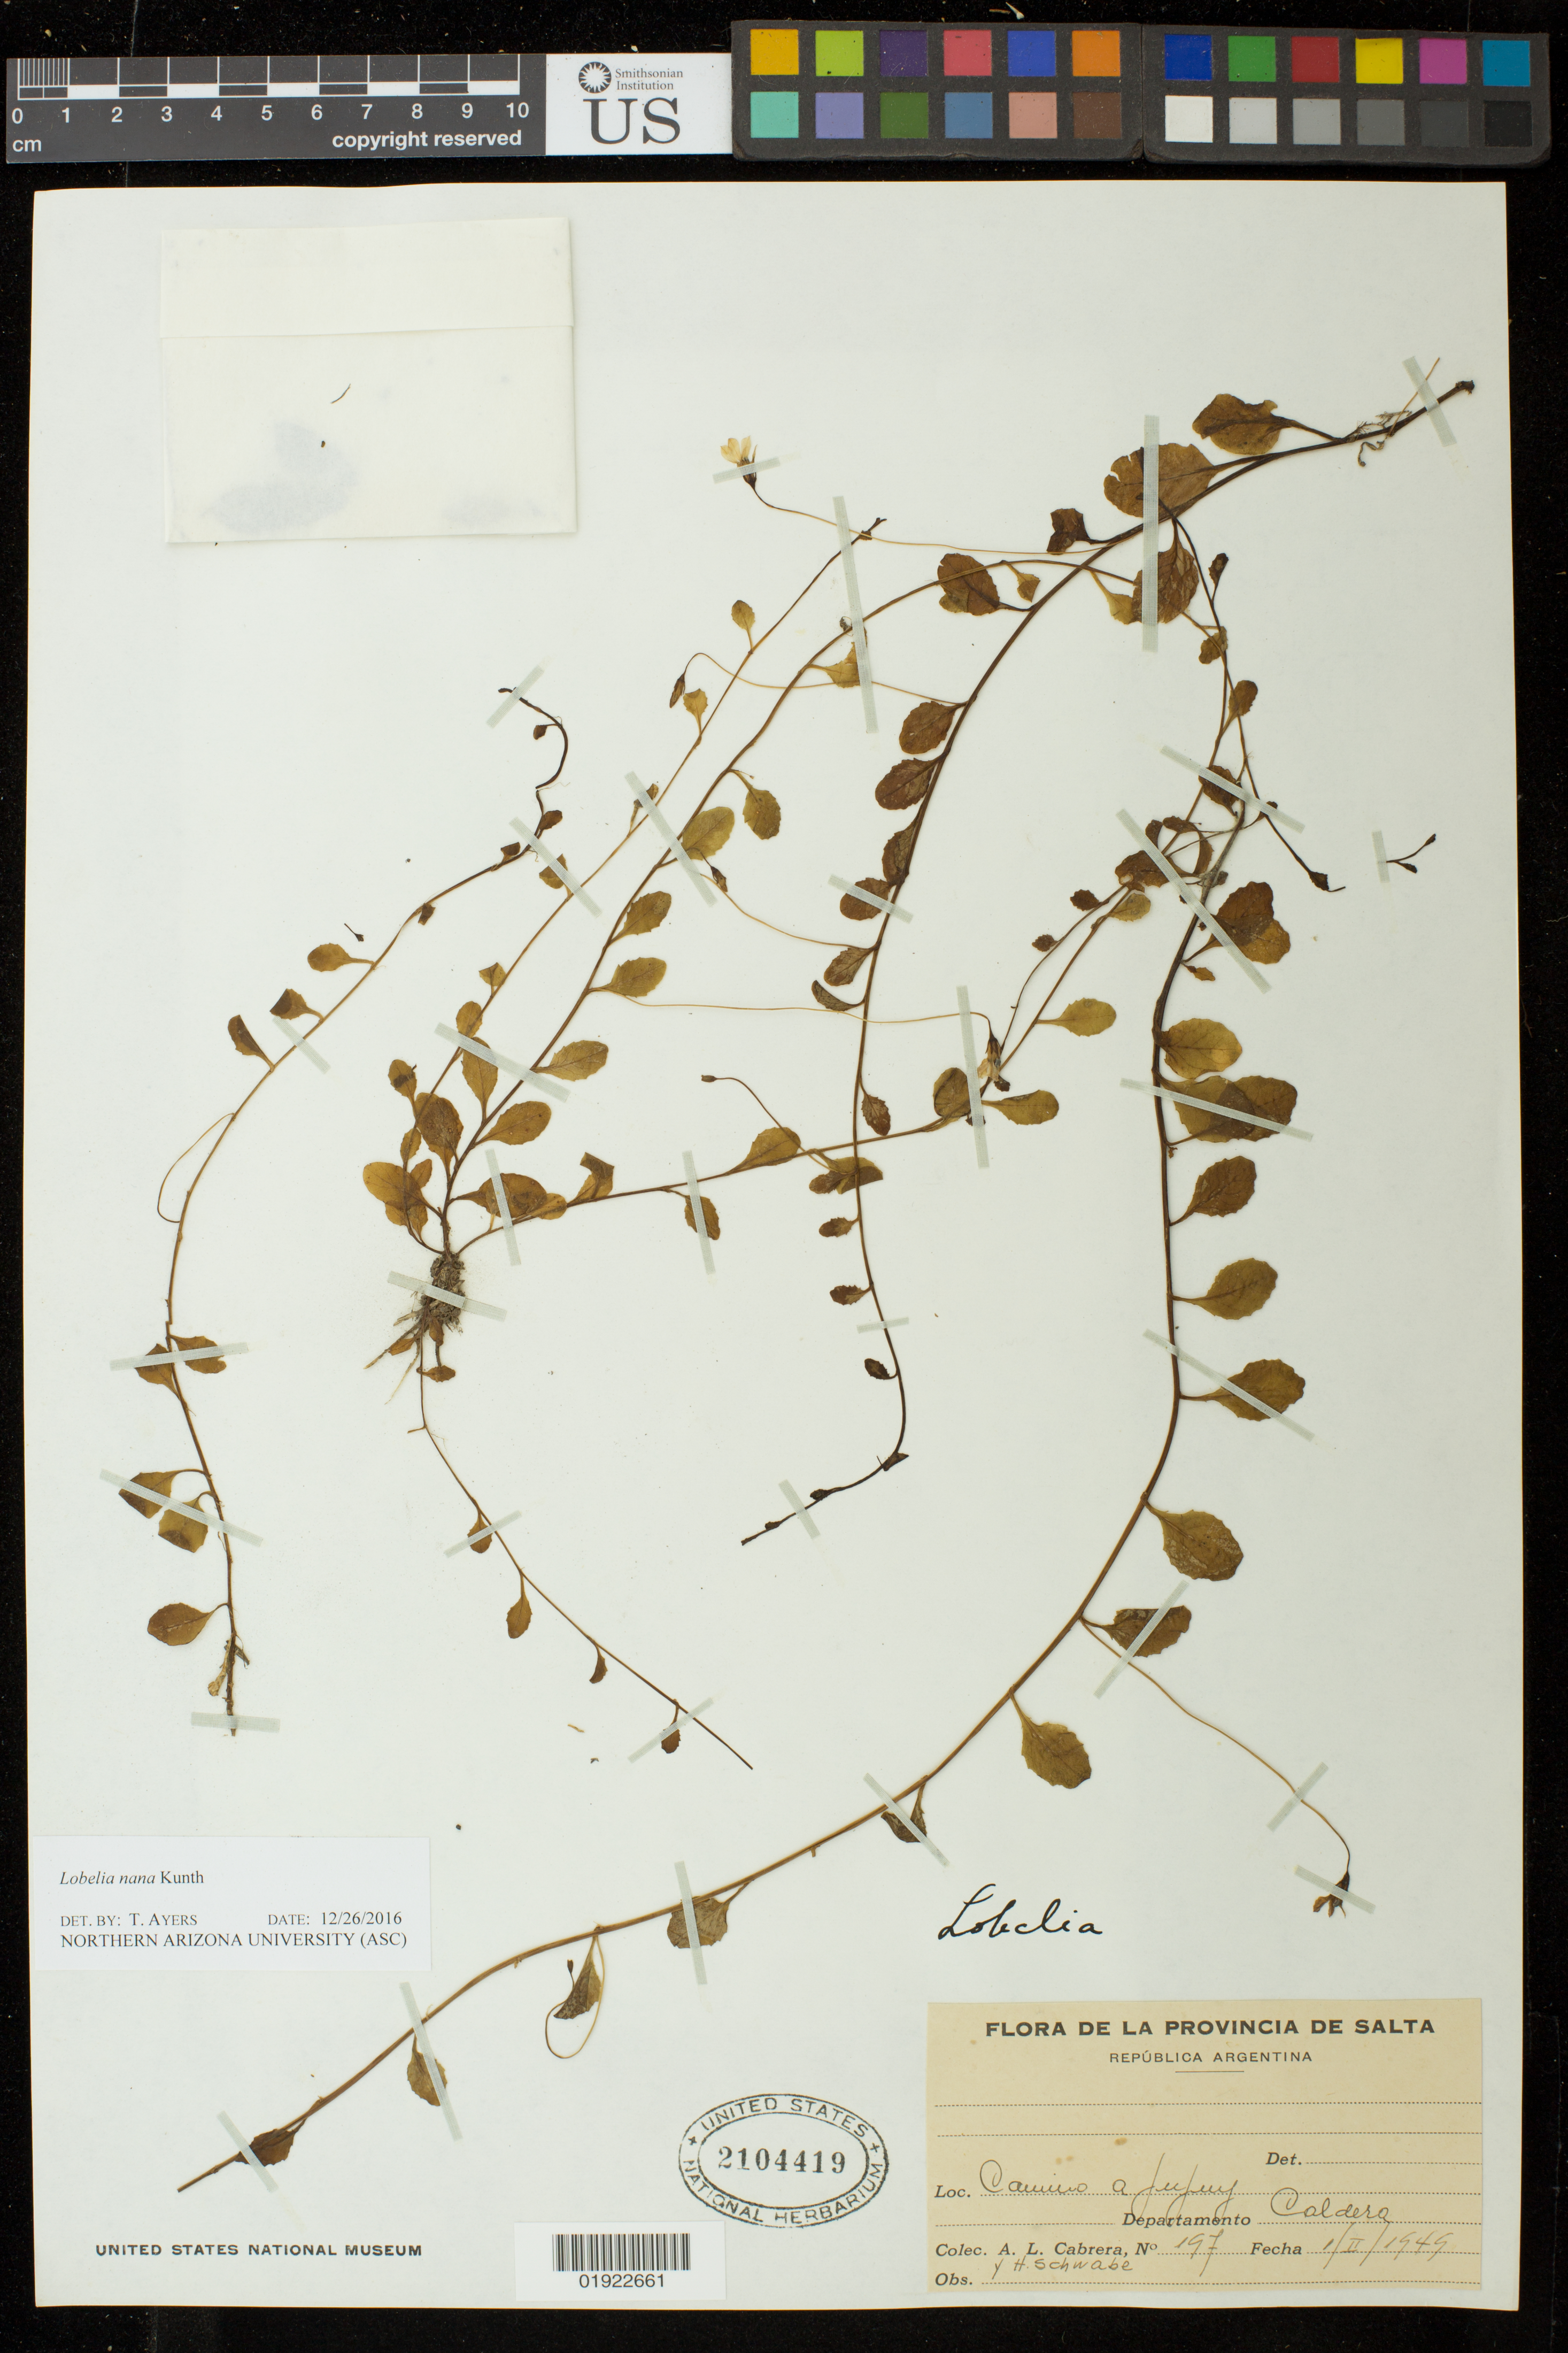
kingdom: Plantae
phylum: Tracheophyta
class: Magnoliopsida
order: Asterales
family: Campanulaceae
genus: Lobelia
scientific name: Lobelia nana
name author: Kunth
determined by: Ayers, Tina J.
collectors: H. Schwabe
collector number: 197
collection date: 1949-02-01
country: Argentina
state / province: Salta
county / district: Caldera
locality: Camino a Jujuy.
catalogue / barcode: US 2104419